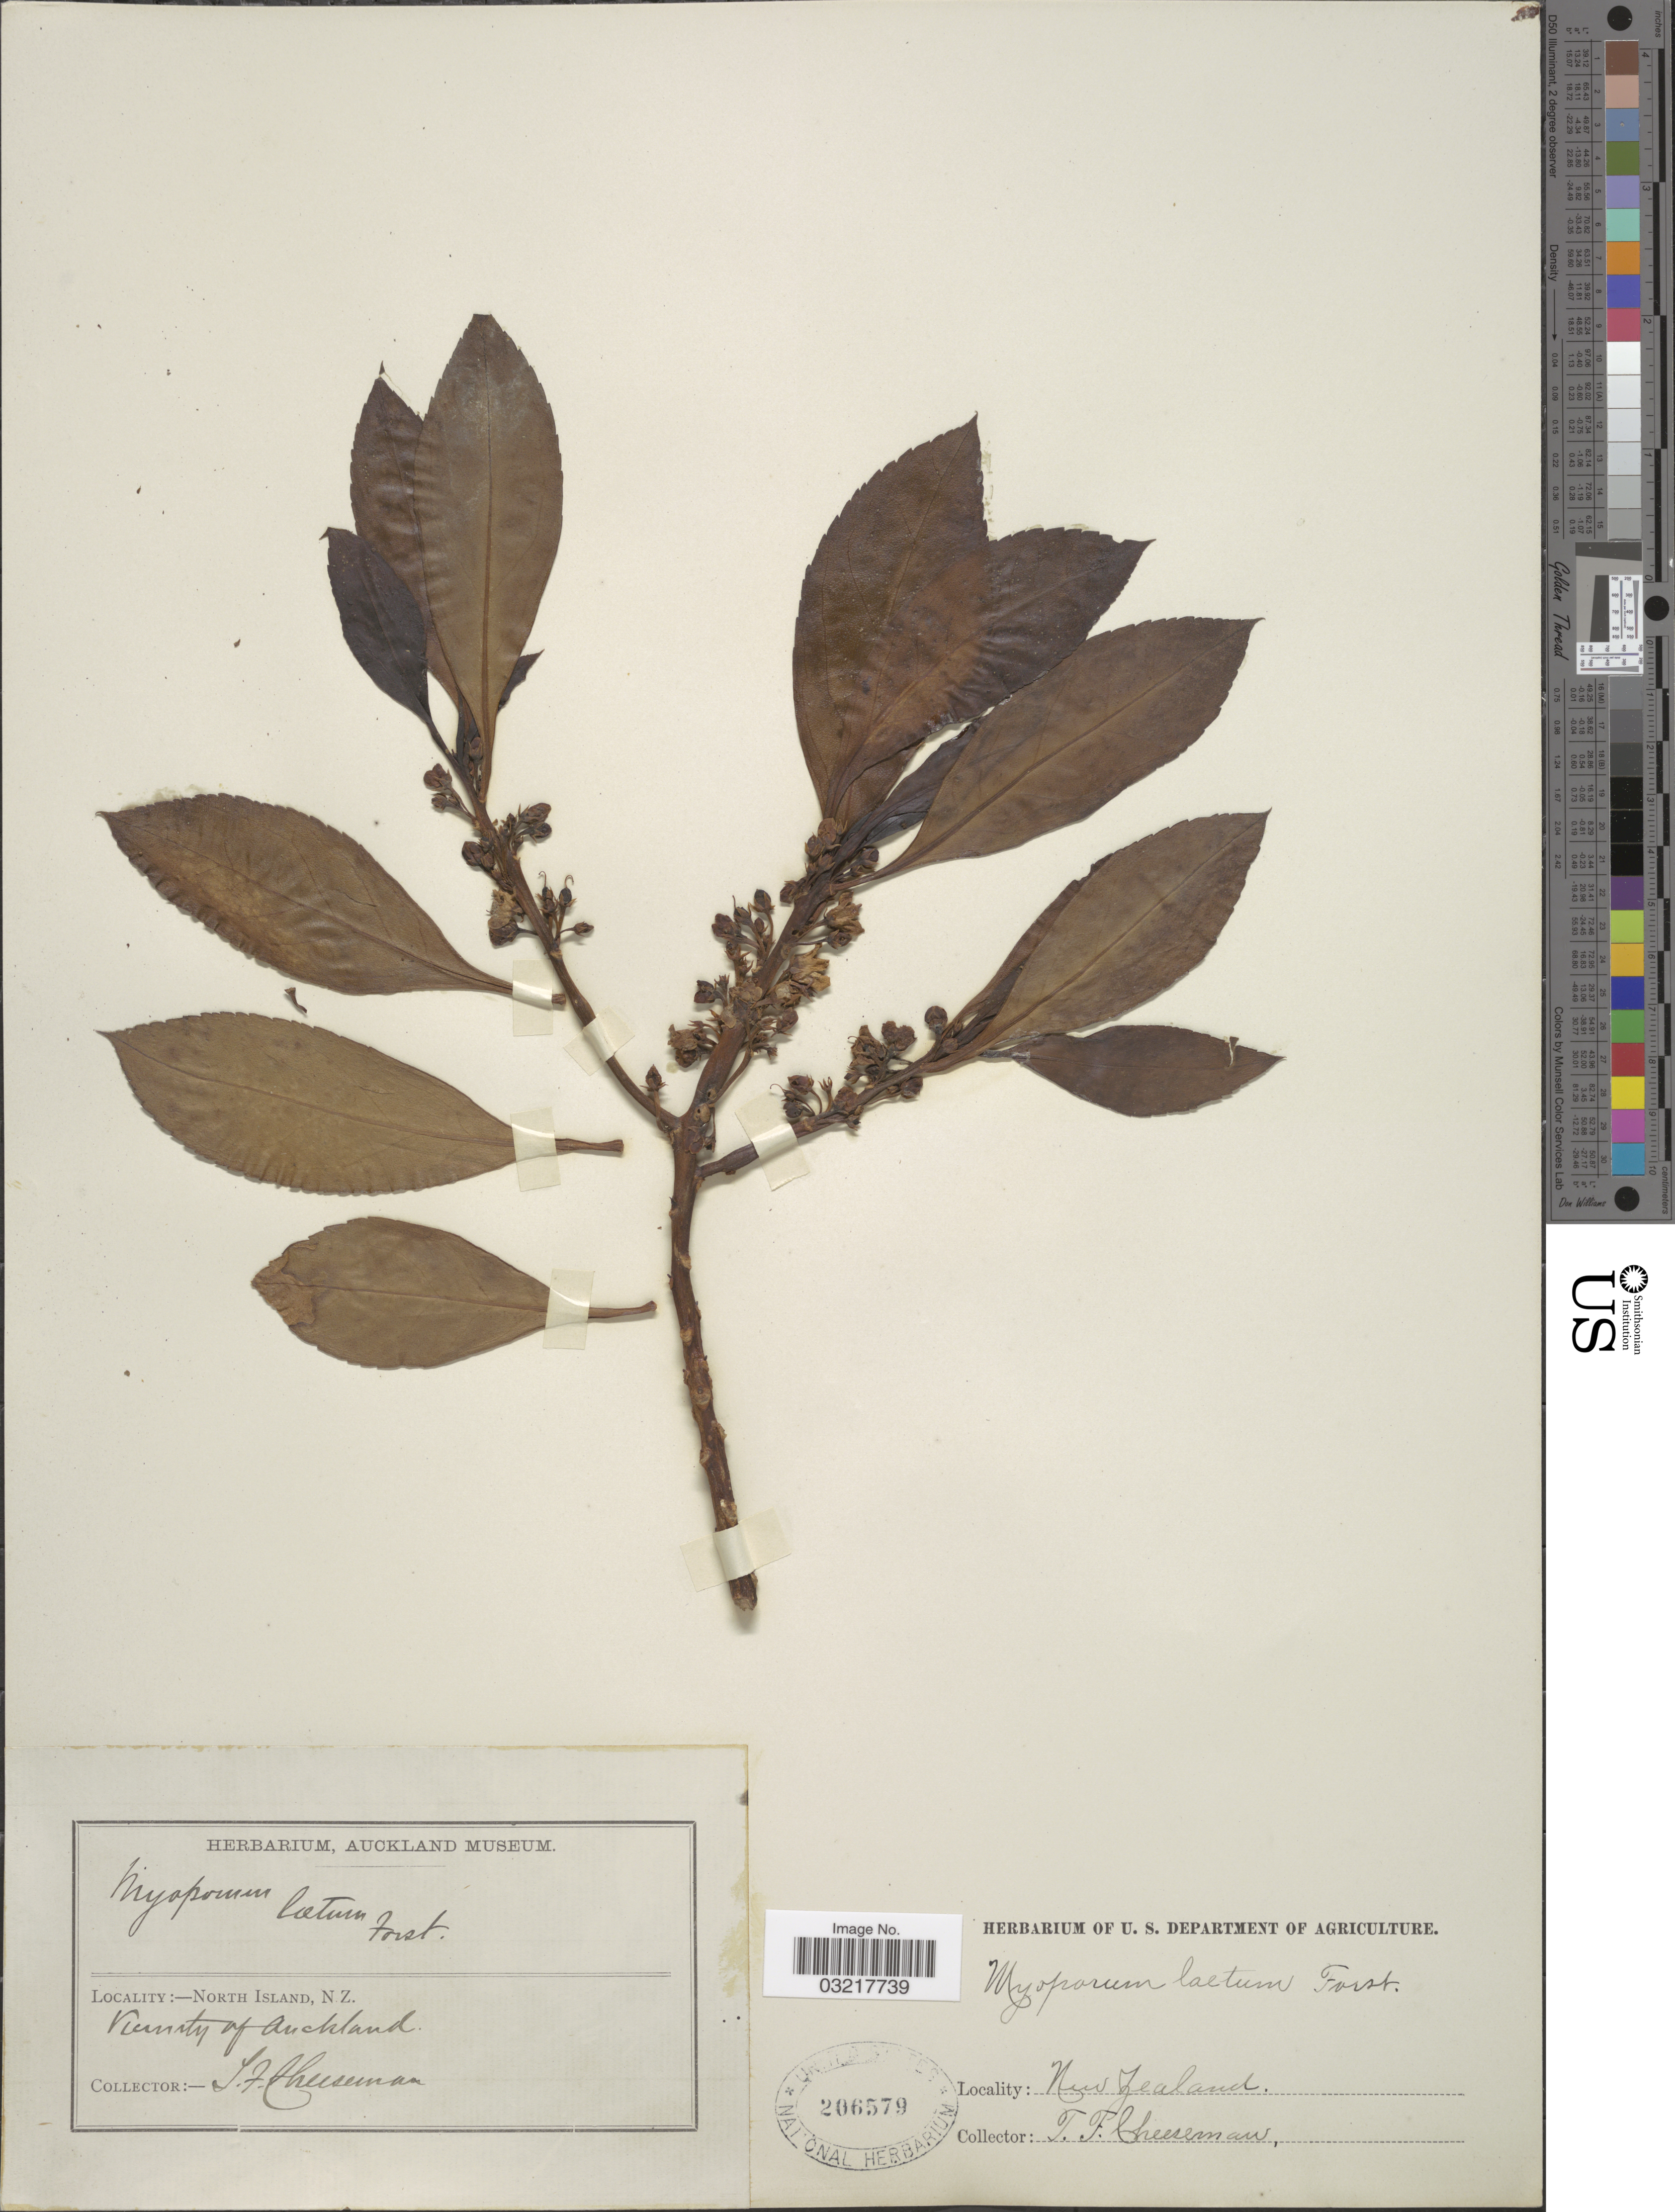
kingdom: Plantae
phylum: Tracheophyta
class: Magnoliopsida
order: Lamiales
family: Scrophulariaceae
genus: Myoporum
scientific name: Myoporum laetum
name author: G. Forst.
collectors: T. F. Cheeseman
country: New Zealand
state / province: Auckland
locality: North Island, N.Z. Vicinity of Auckland.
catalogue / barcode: US 206579